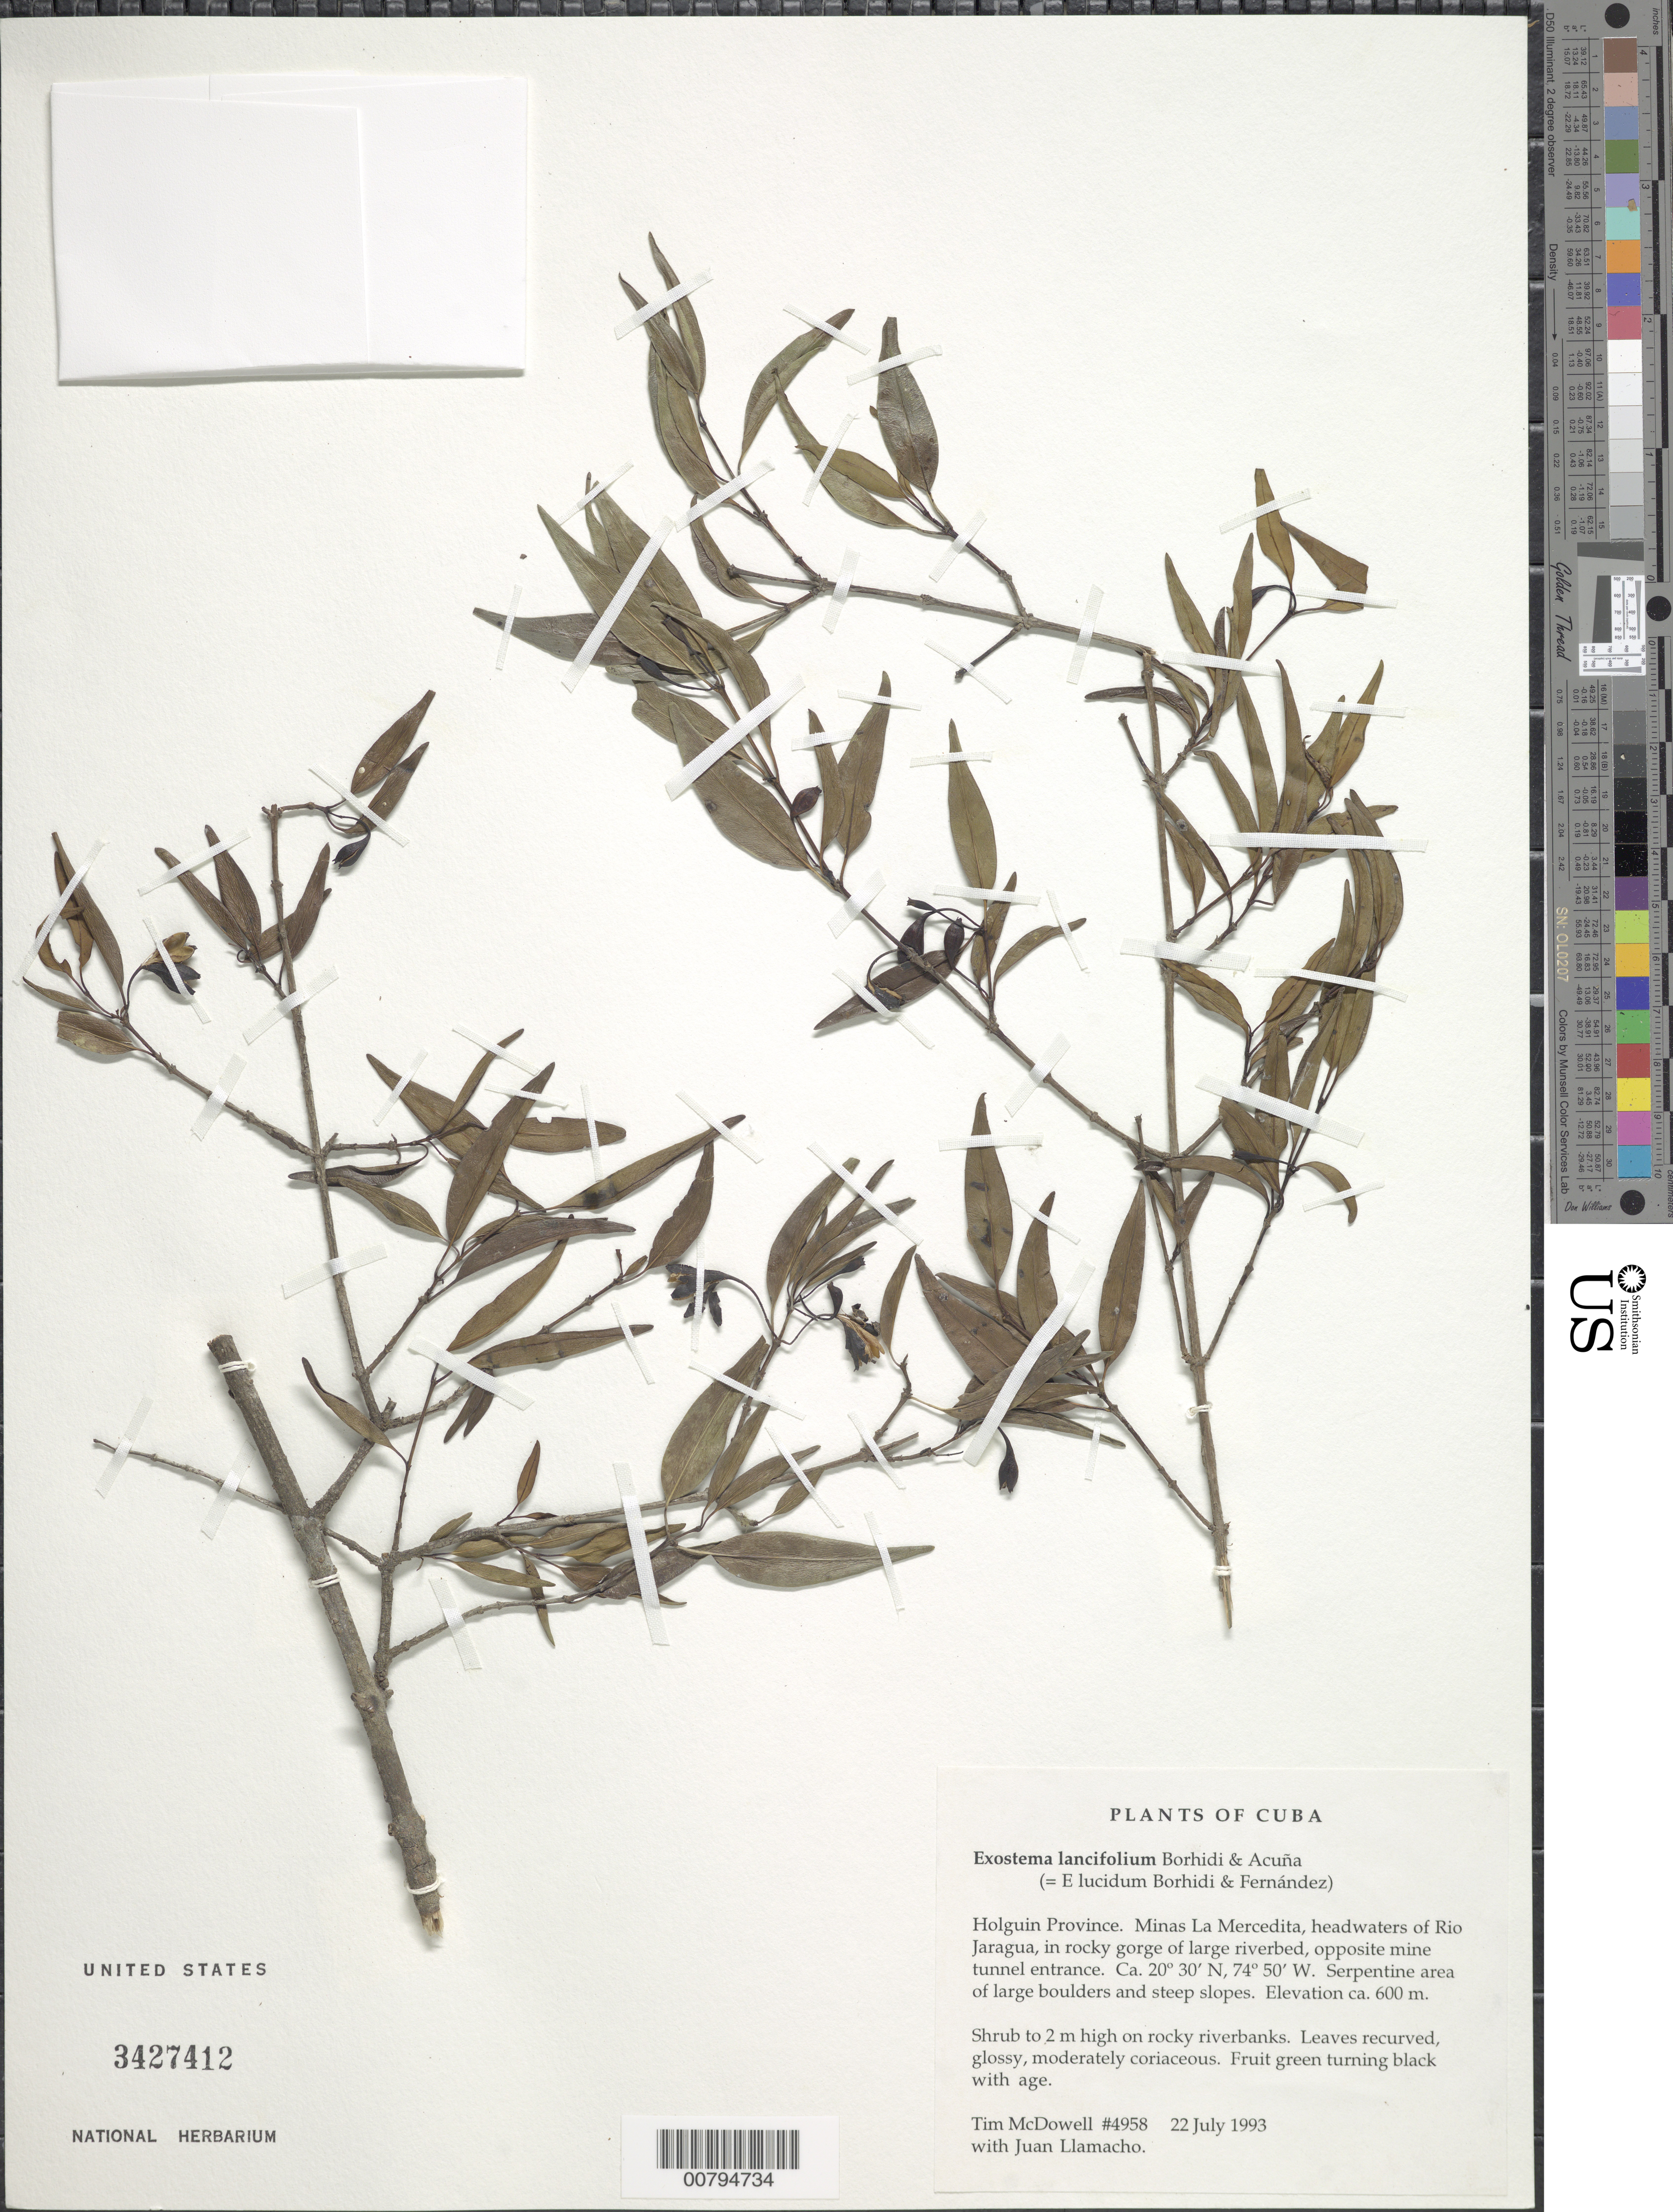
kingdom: Plantae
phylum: Tracheophyta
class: Magnoliopsida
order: Gentianales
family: Rubiaceae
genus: Exostema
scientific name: Exostema lancifolium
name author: Borhidi & O. Muñiz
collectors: T. McDowell & J. Llamacho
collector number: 4958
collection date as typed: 22 Jul 1993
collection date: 1993-07-22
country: Cuba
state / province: Holguin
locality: Minas La Mercedita. Headwaters of Rio Jaragua, in rocky gorge of large riverbed, opposite mine tunnel entrance.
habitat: Serpentine area of large boulders and steep slopes. Gorge of large riverbed and rocky riverbanks.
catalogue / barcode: US 3427412